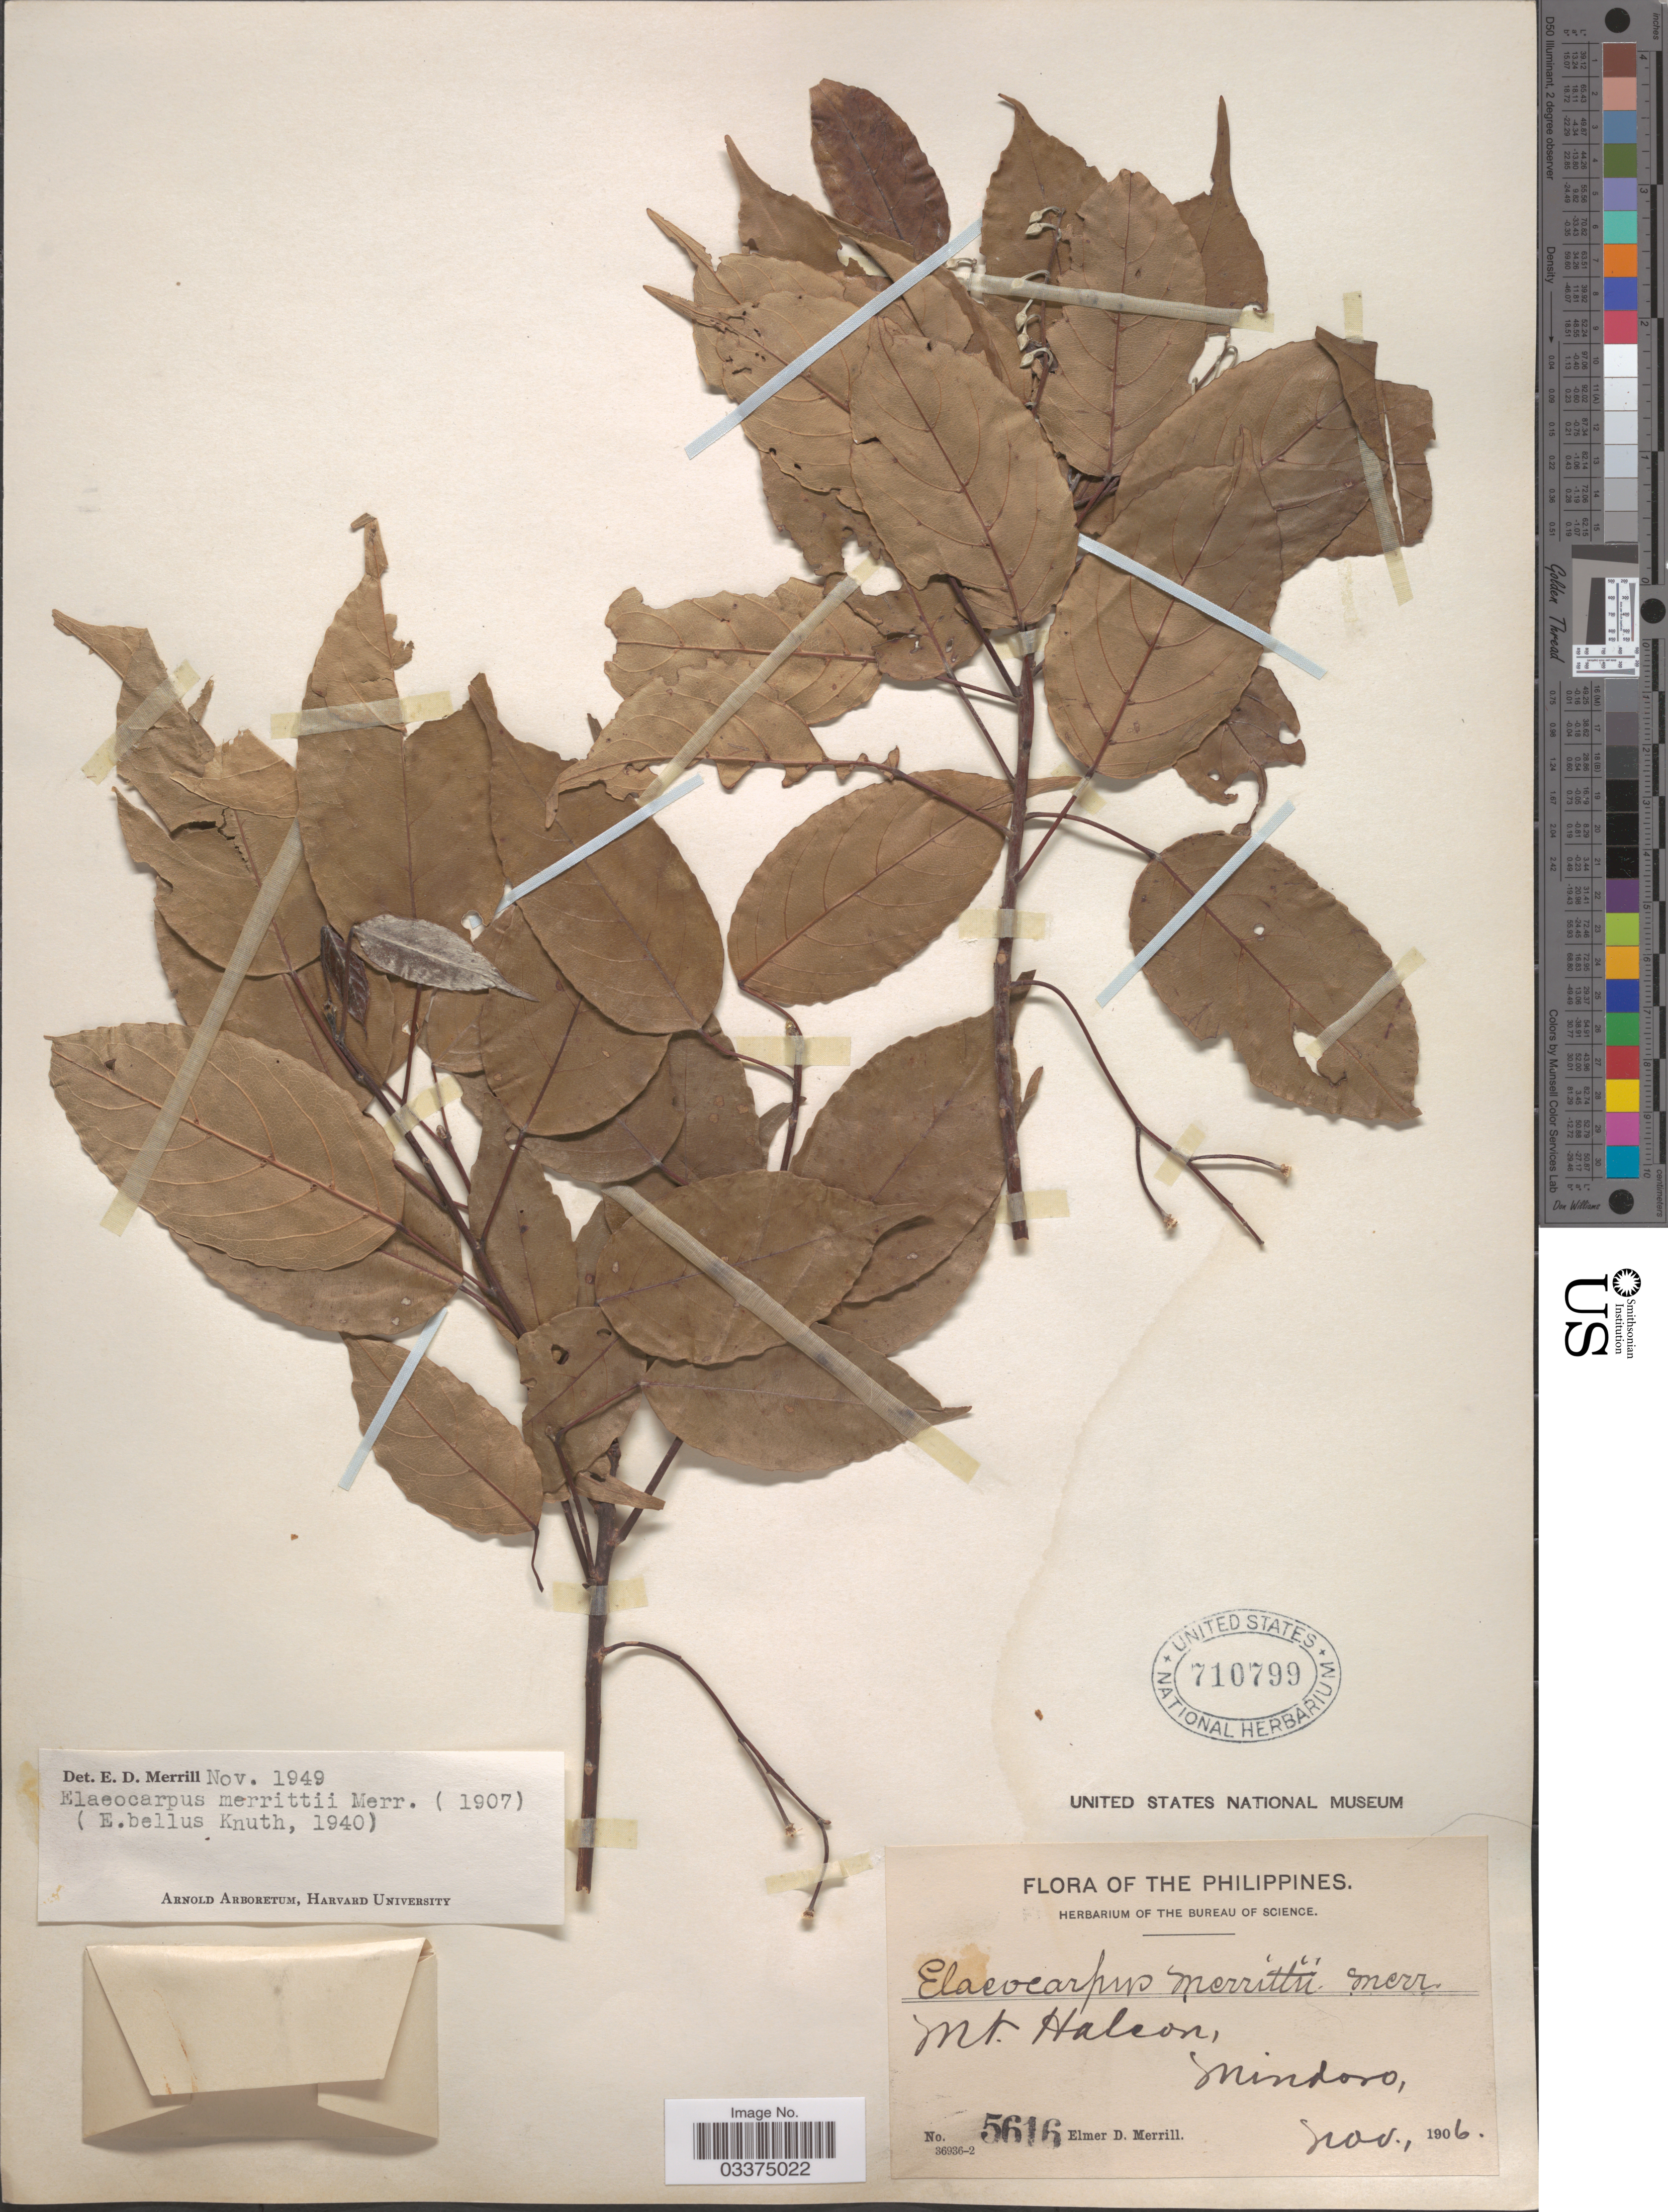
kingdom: Plantae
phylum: Tracheophyta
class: Magnoliopsida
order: Oxalidales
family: Elaeocarpaceae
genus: Elaeocarpus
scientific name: Elaeocarpus merrittii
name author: Merr.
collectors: E. D. Merrill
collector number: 5616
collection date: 1906-11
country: Philippines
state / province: Mimaropa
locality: Mt. Halcon, Mindoro.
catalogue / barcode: US 710799